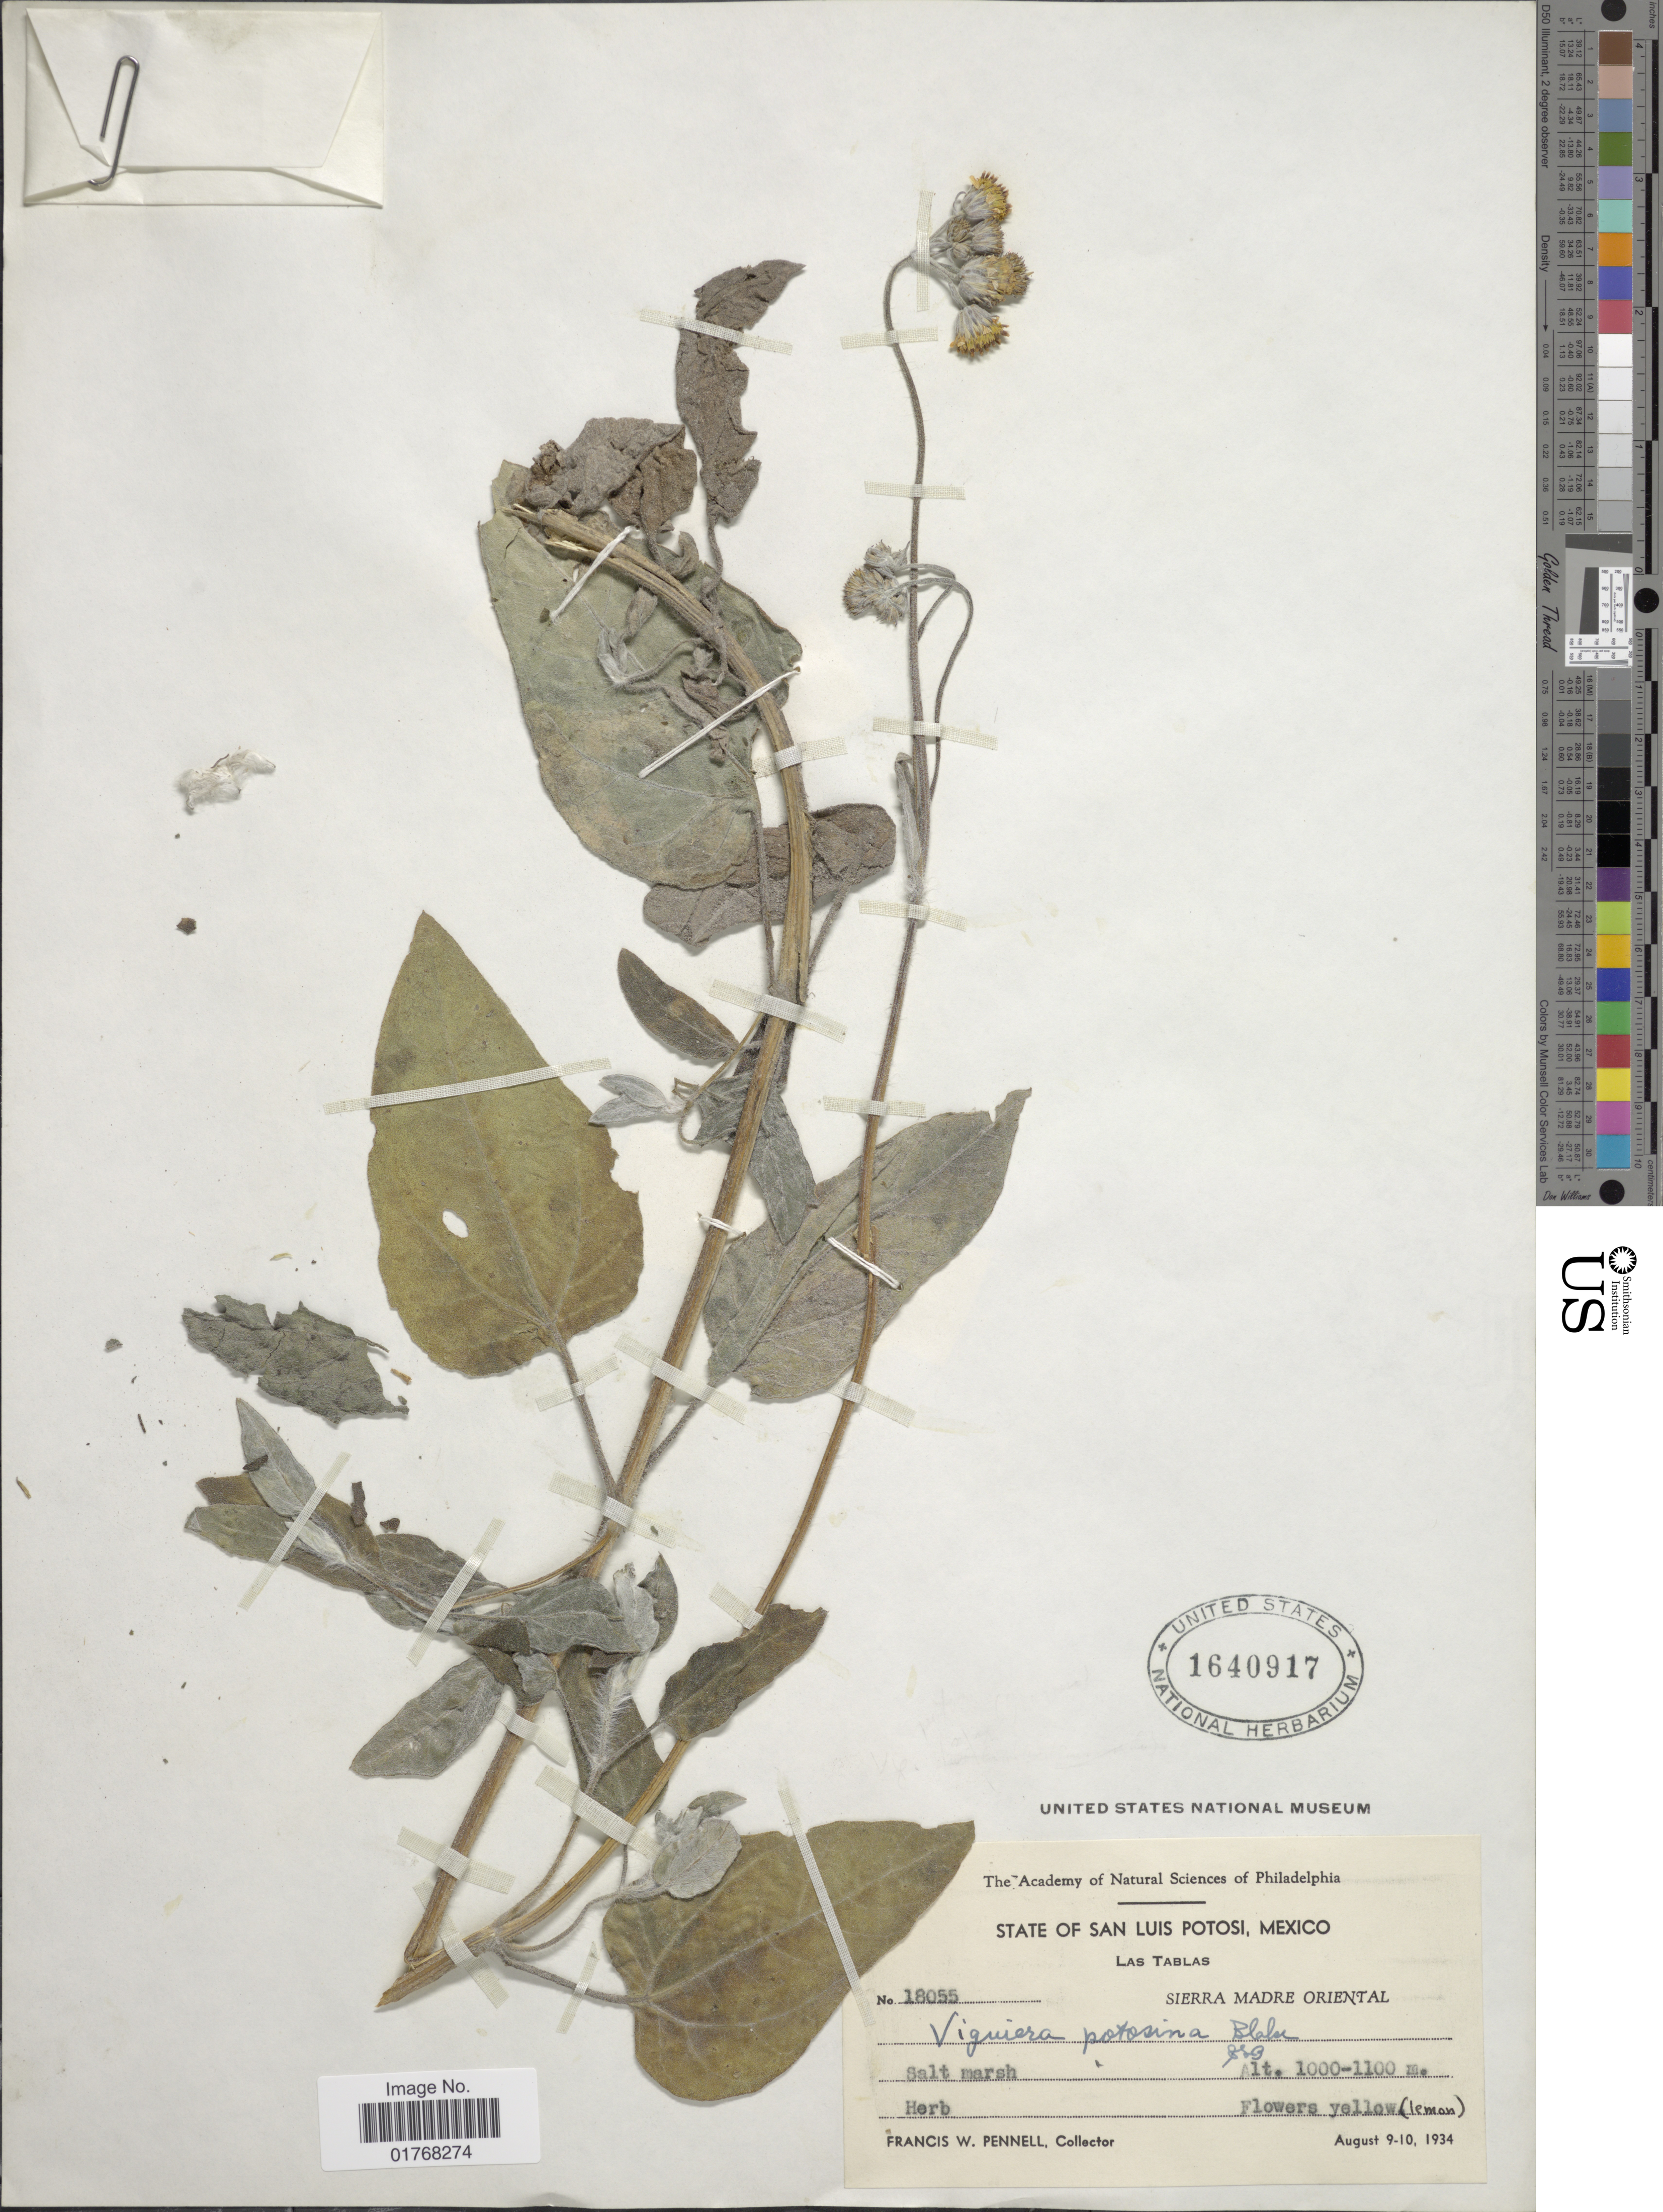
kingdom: Plantae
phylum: Tracheophyta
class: Magnoliopsida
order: Asterales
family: Asteraceae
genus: Viguiera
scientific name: Viguiera potosina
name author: S.F. Blake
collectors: F. W. Pennell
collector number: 18055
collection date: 1934-08-09/1934-08-10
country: Mexico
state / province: San Luis Potosí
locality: Las Tablas, Sierra Madre Oriental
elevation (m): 1000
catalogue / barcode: US 1640917